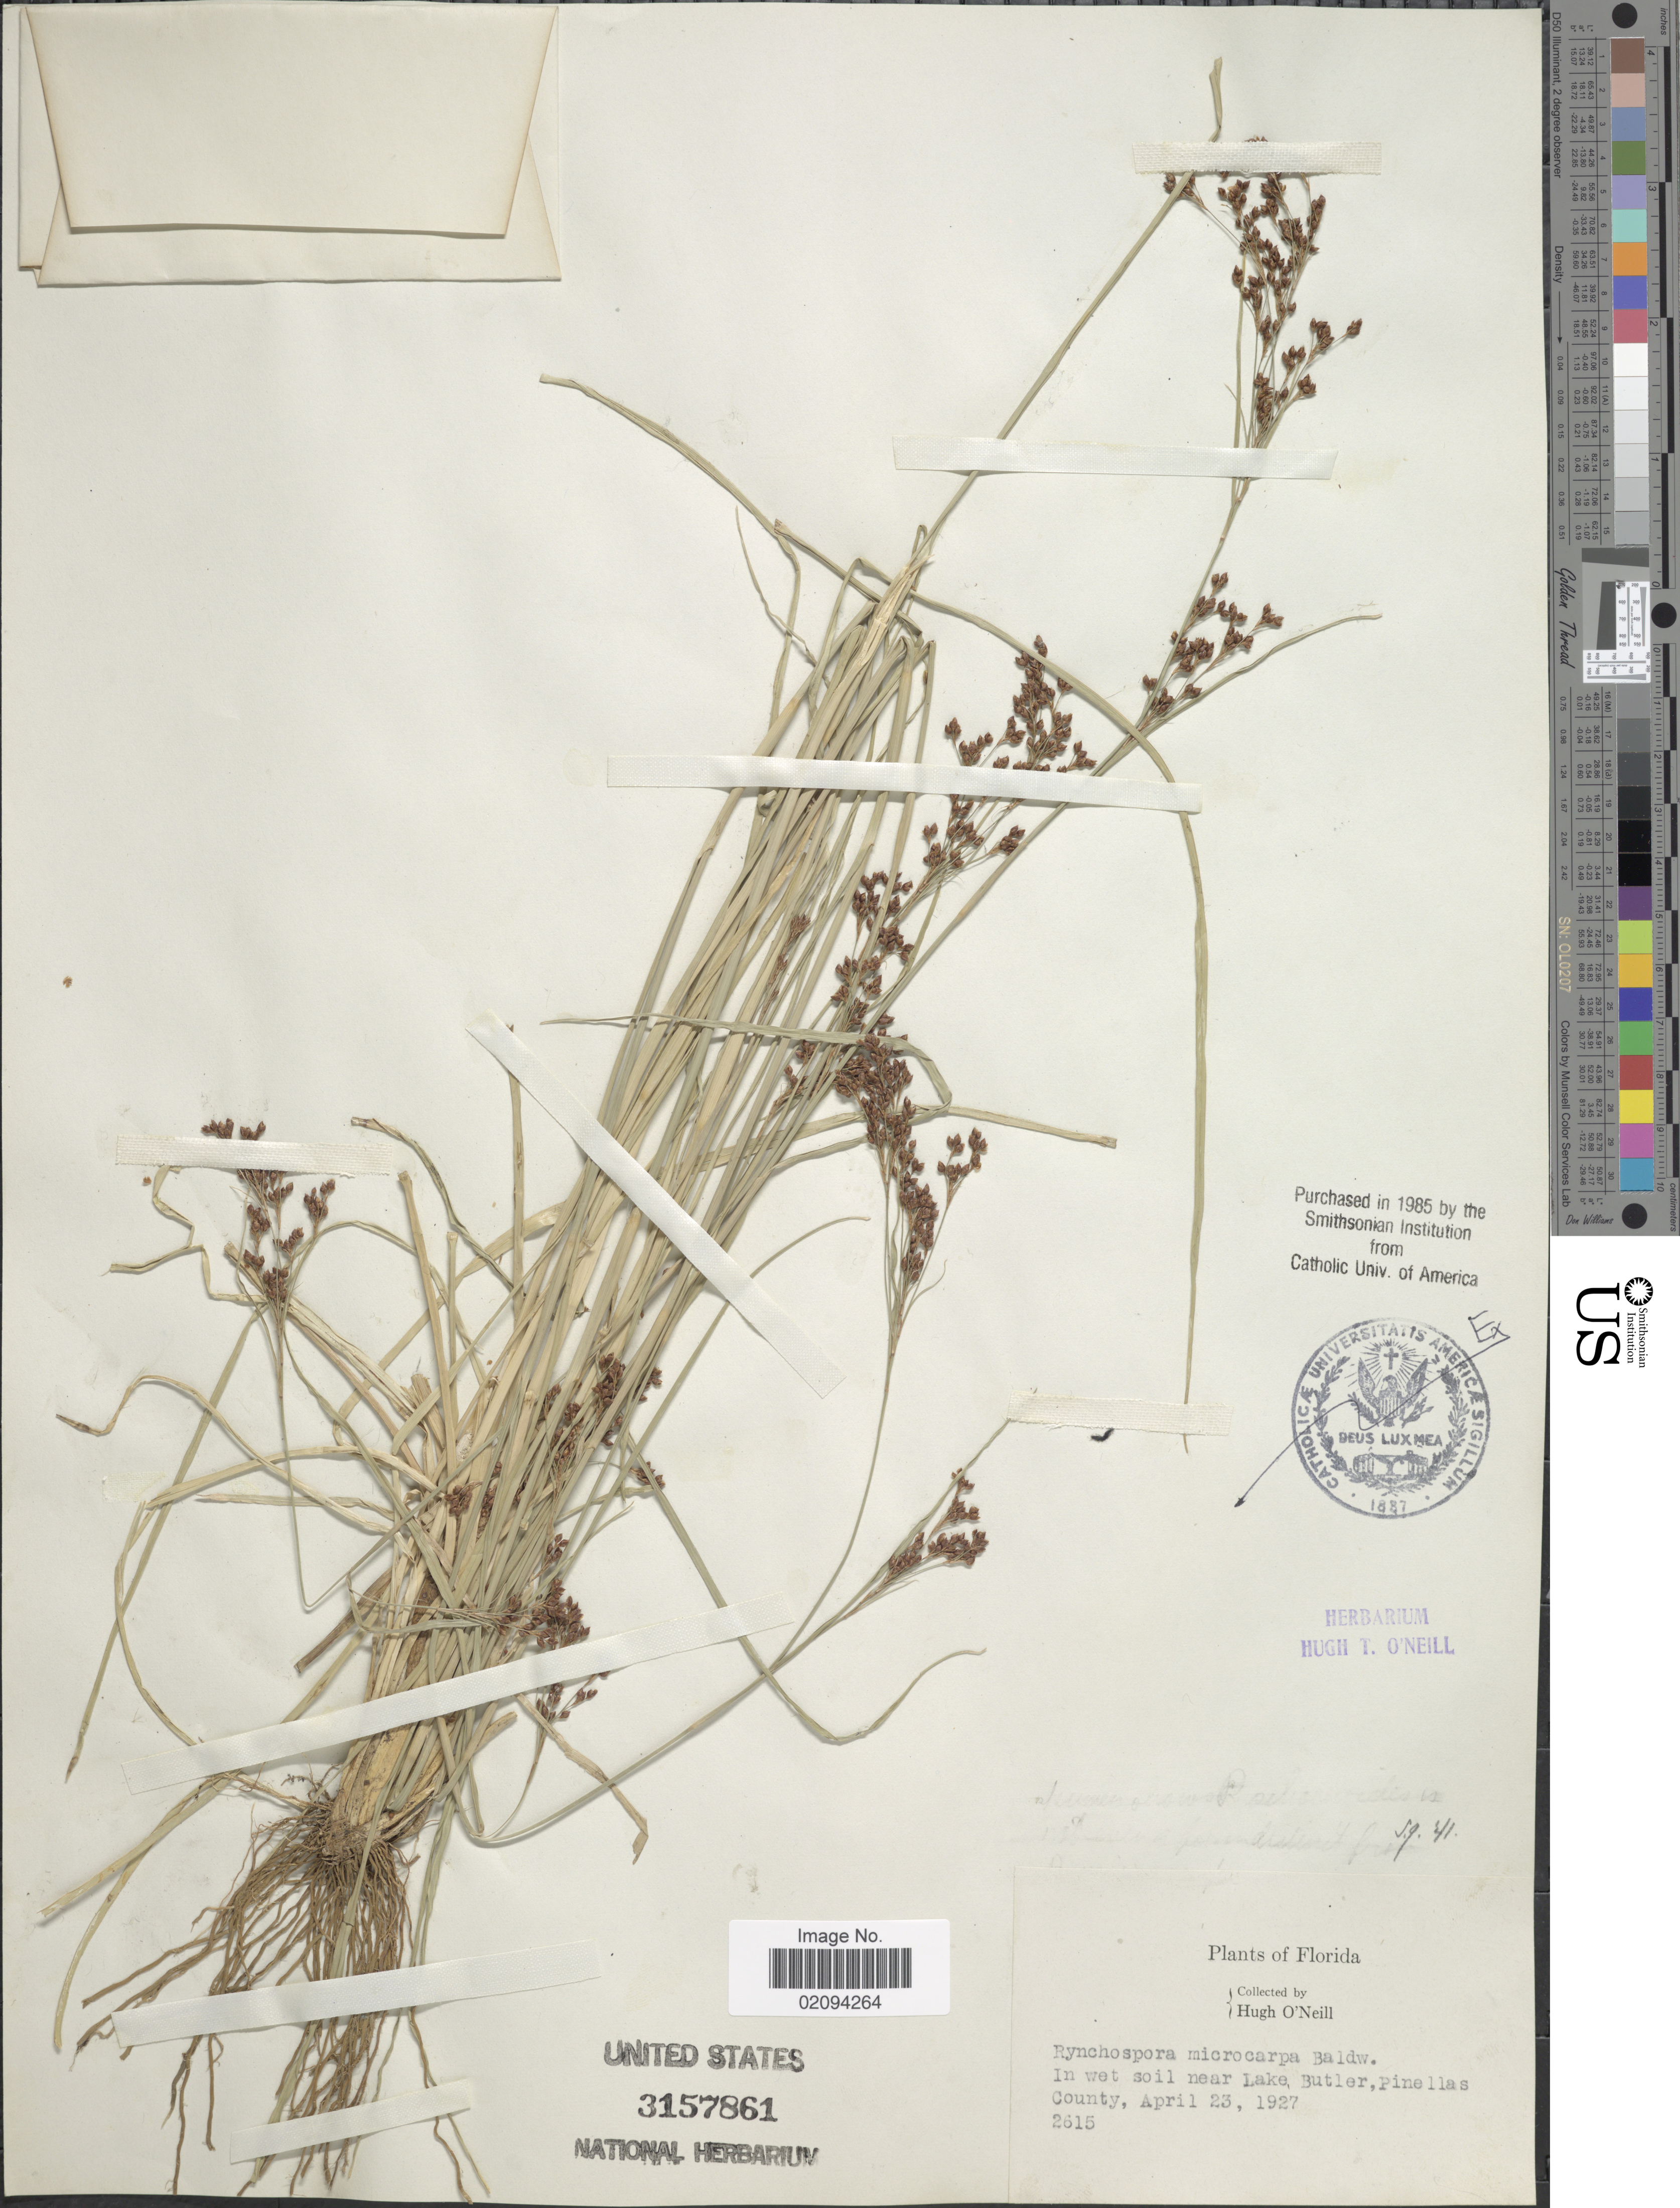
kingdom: Plantae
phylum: Tracheophyta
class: Liliopsida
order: Poales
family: Cyperaceae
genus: Rhynchospora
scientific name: Rhynchospora microcarpa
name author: Baldwin ex A. Gray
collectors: H. O'Neill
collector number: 2615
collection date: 1927-04-23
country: United States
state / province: Florida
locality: In wet soil near Lake Butler, pinellas County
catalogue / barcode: US 3157861